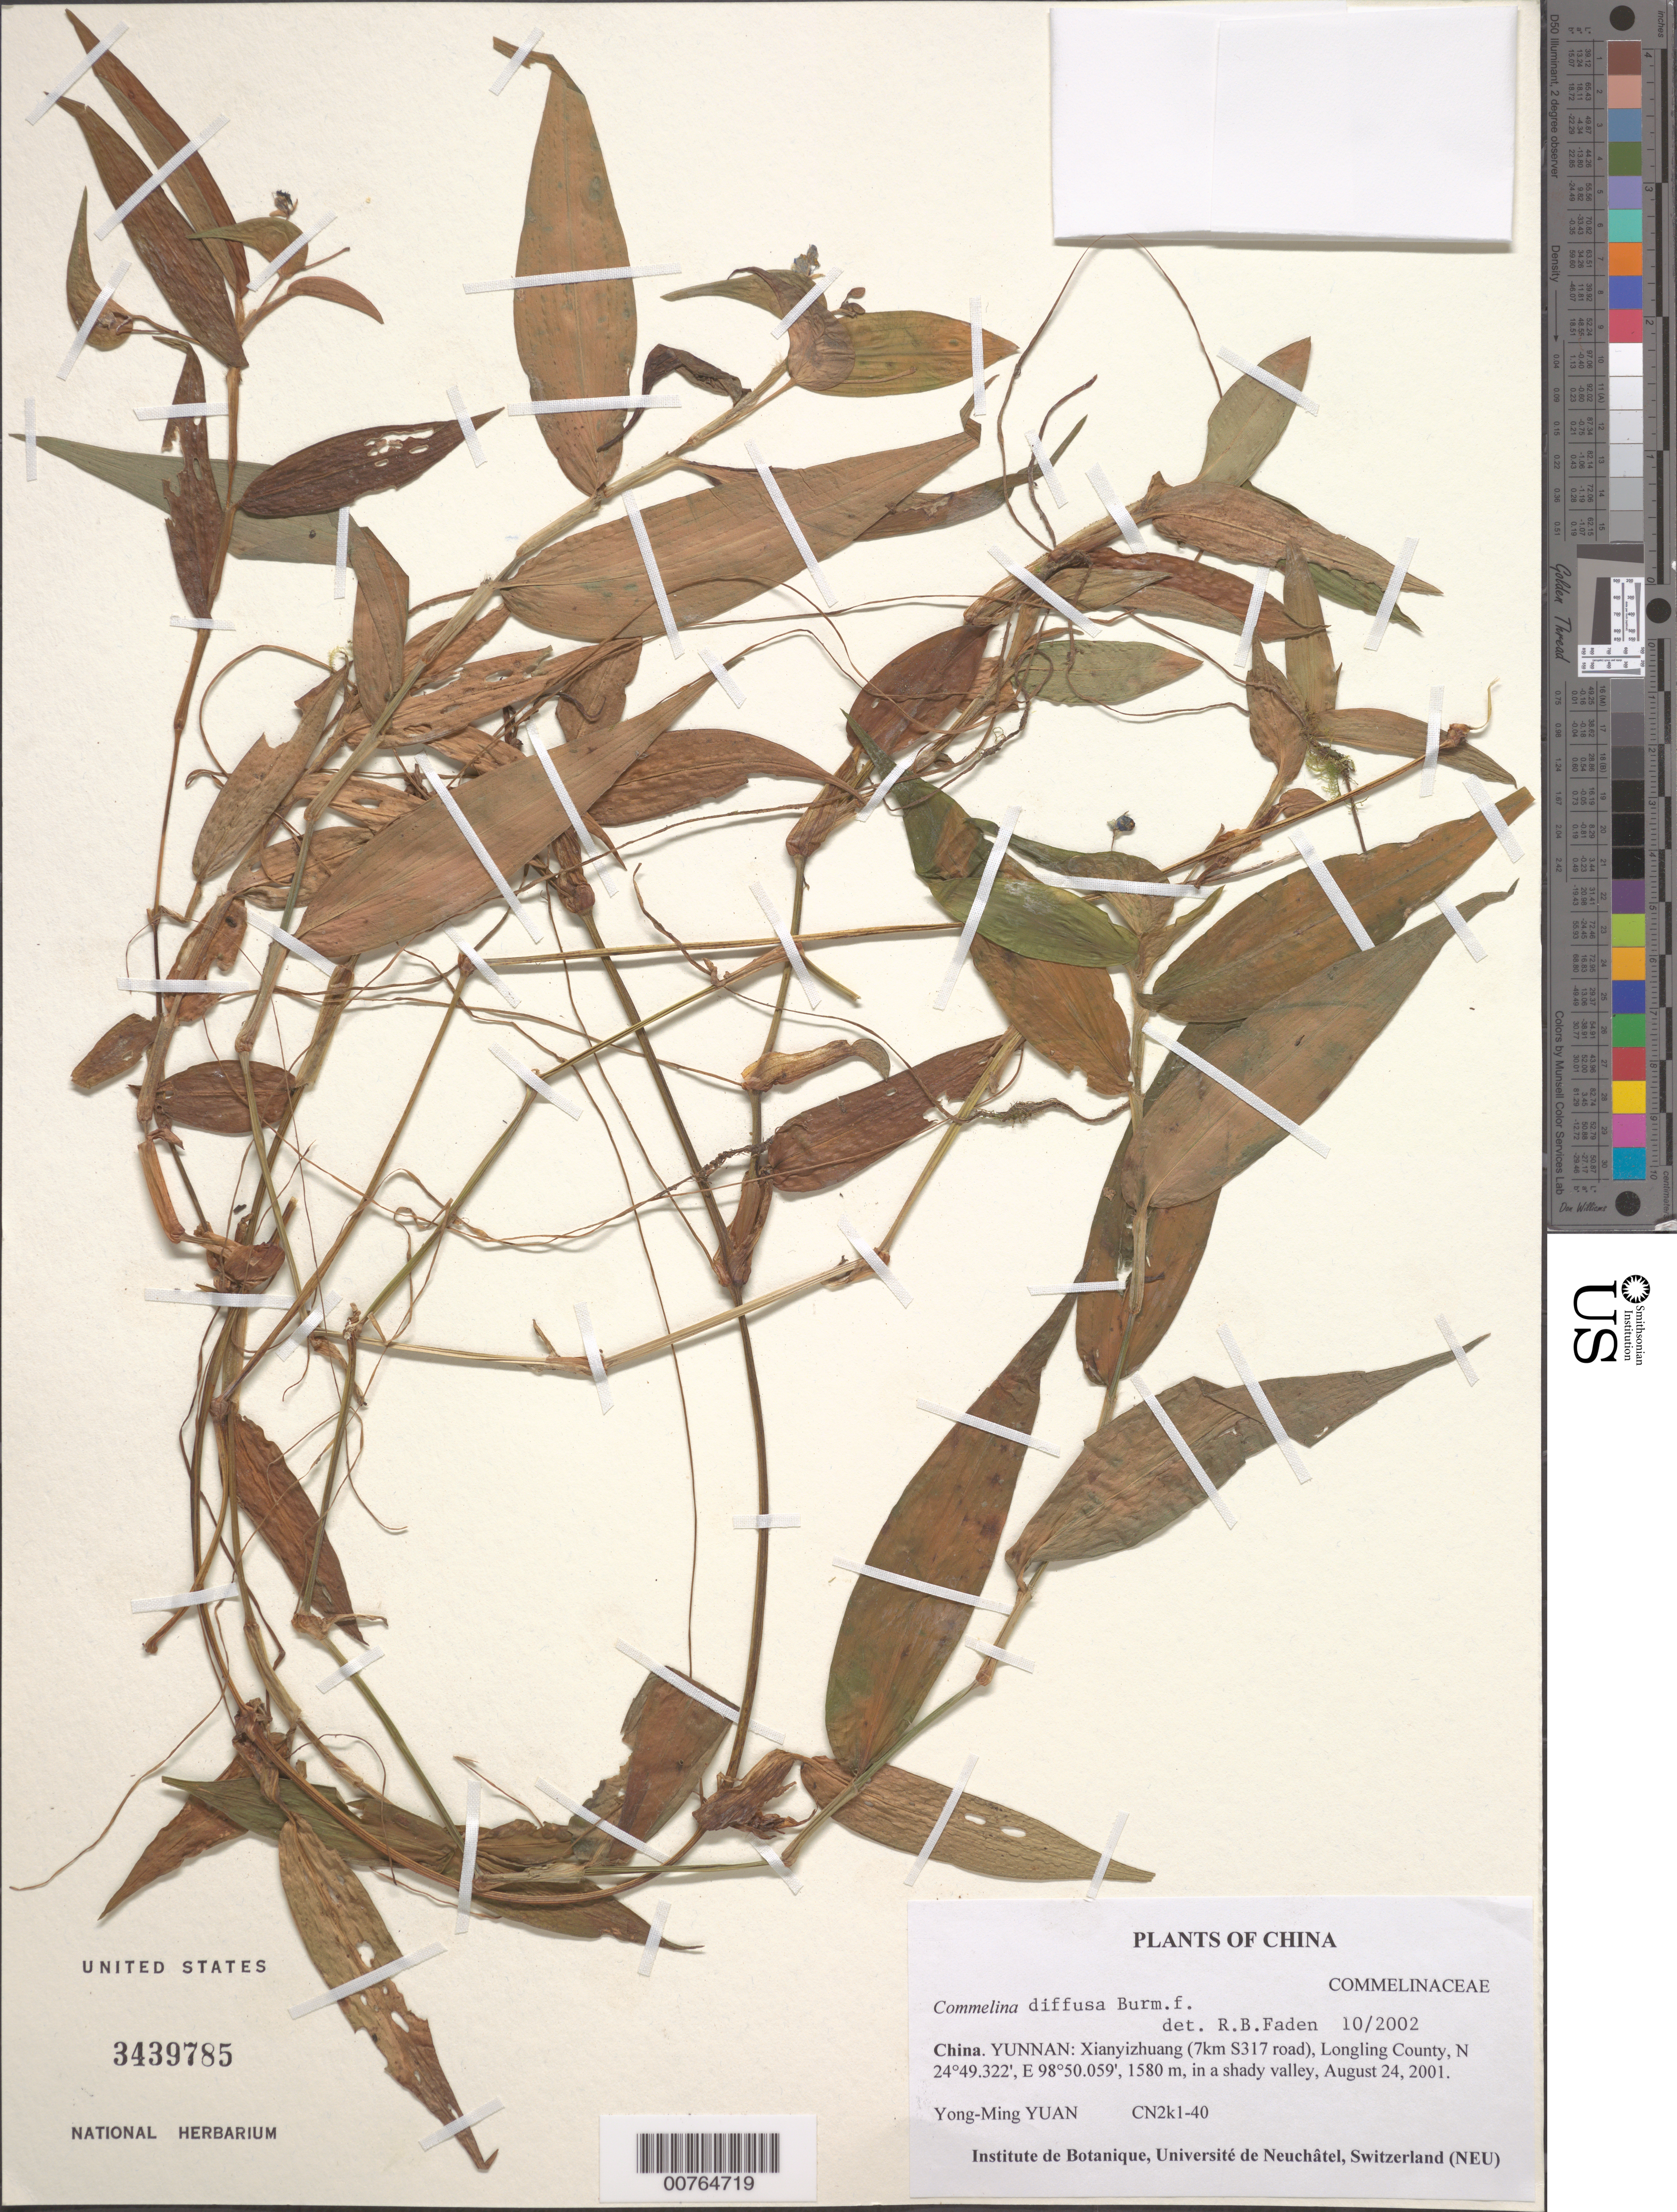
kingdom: Plantae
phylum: Tracheophyta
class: Liliopsida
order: Commelinales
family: Commelinaceae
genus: Commelina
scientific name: Commelina diffusa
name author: Burm. f.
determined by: Faden, Robert B., (US), Smithsonian Institution - National Museum of Natural History (UNITED STATES)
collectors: Y. M. Yuan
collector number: CN2k1-40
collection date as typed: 24 Aug 2001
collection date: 2001-08-24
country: China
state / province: Yunnan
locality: Xianyizhuang, Longling County.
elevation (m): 1580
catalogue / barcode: US 3439785